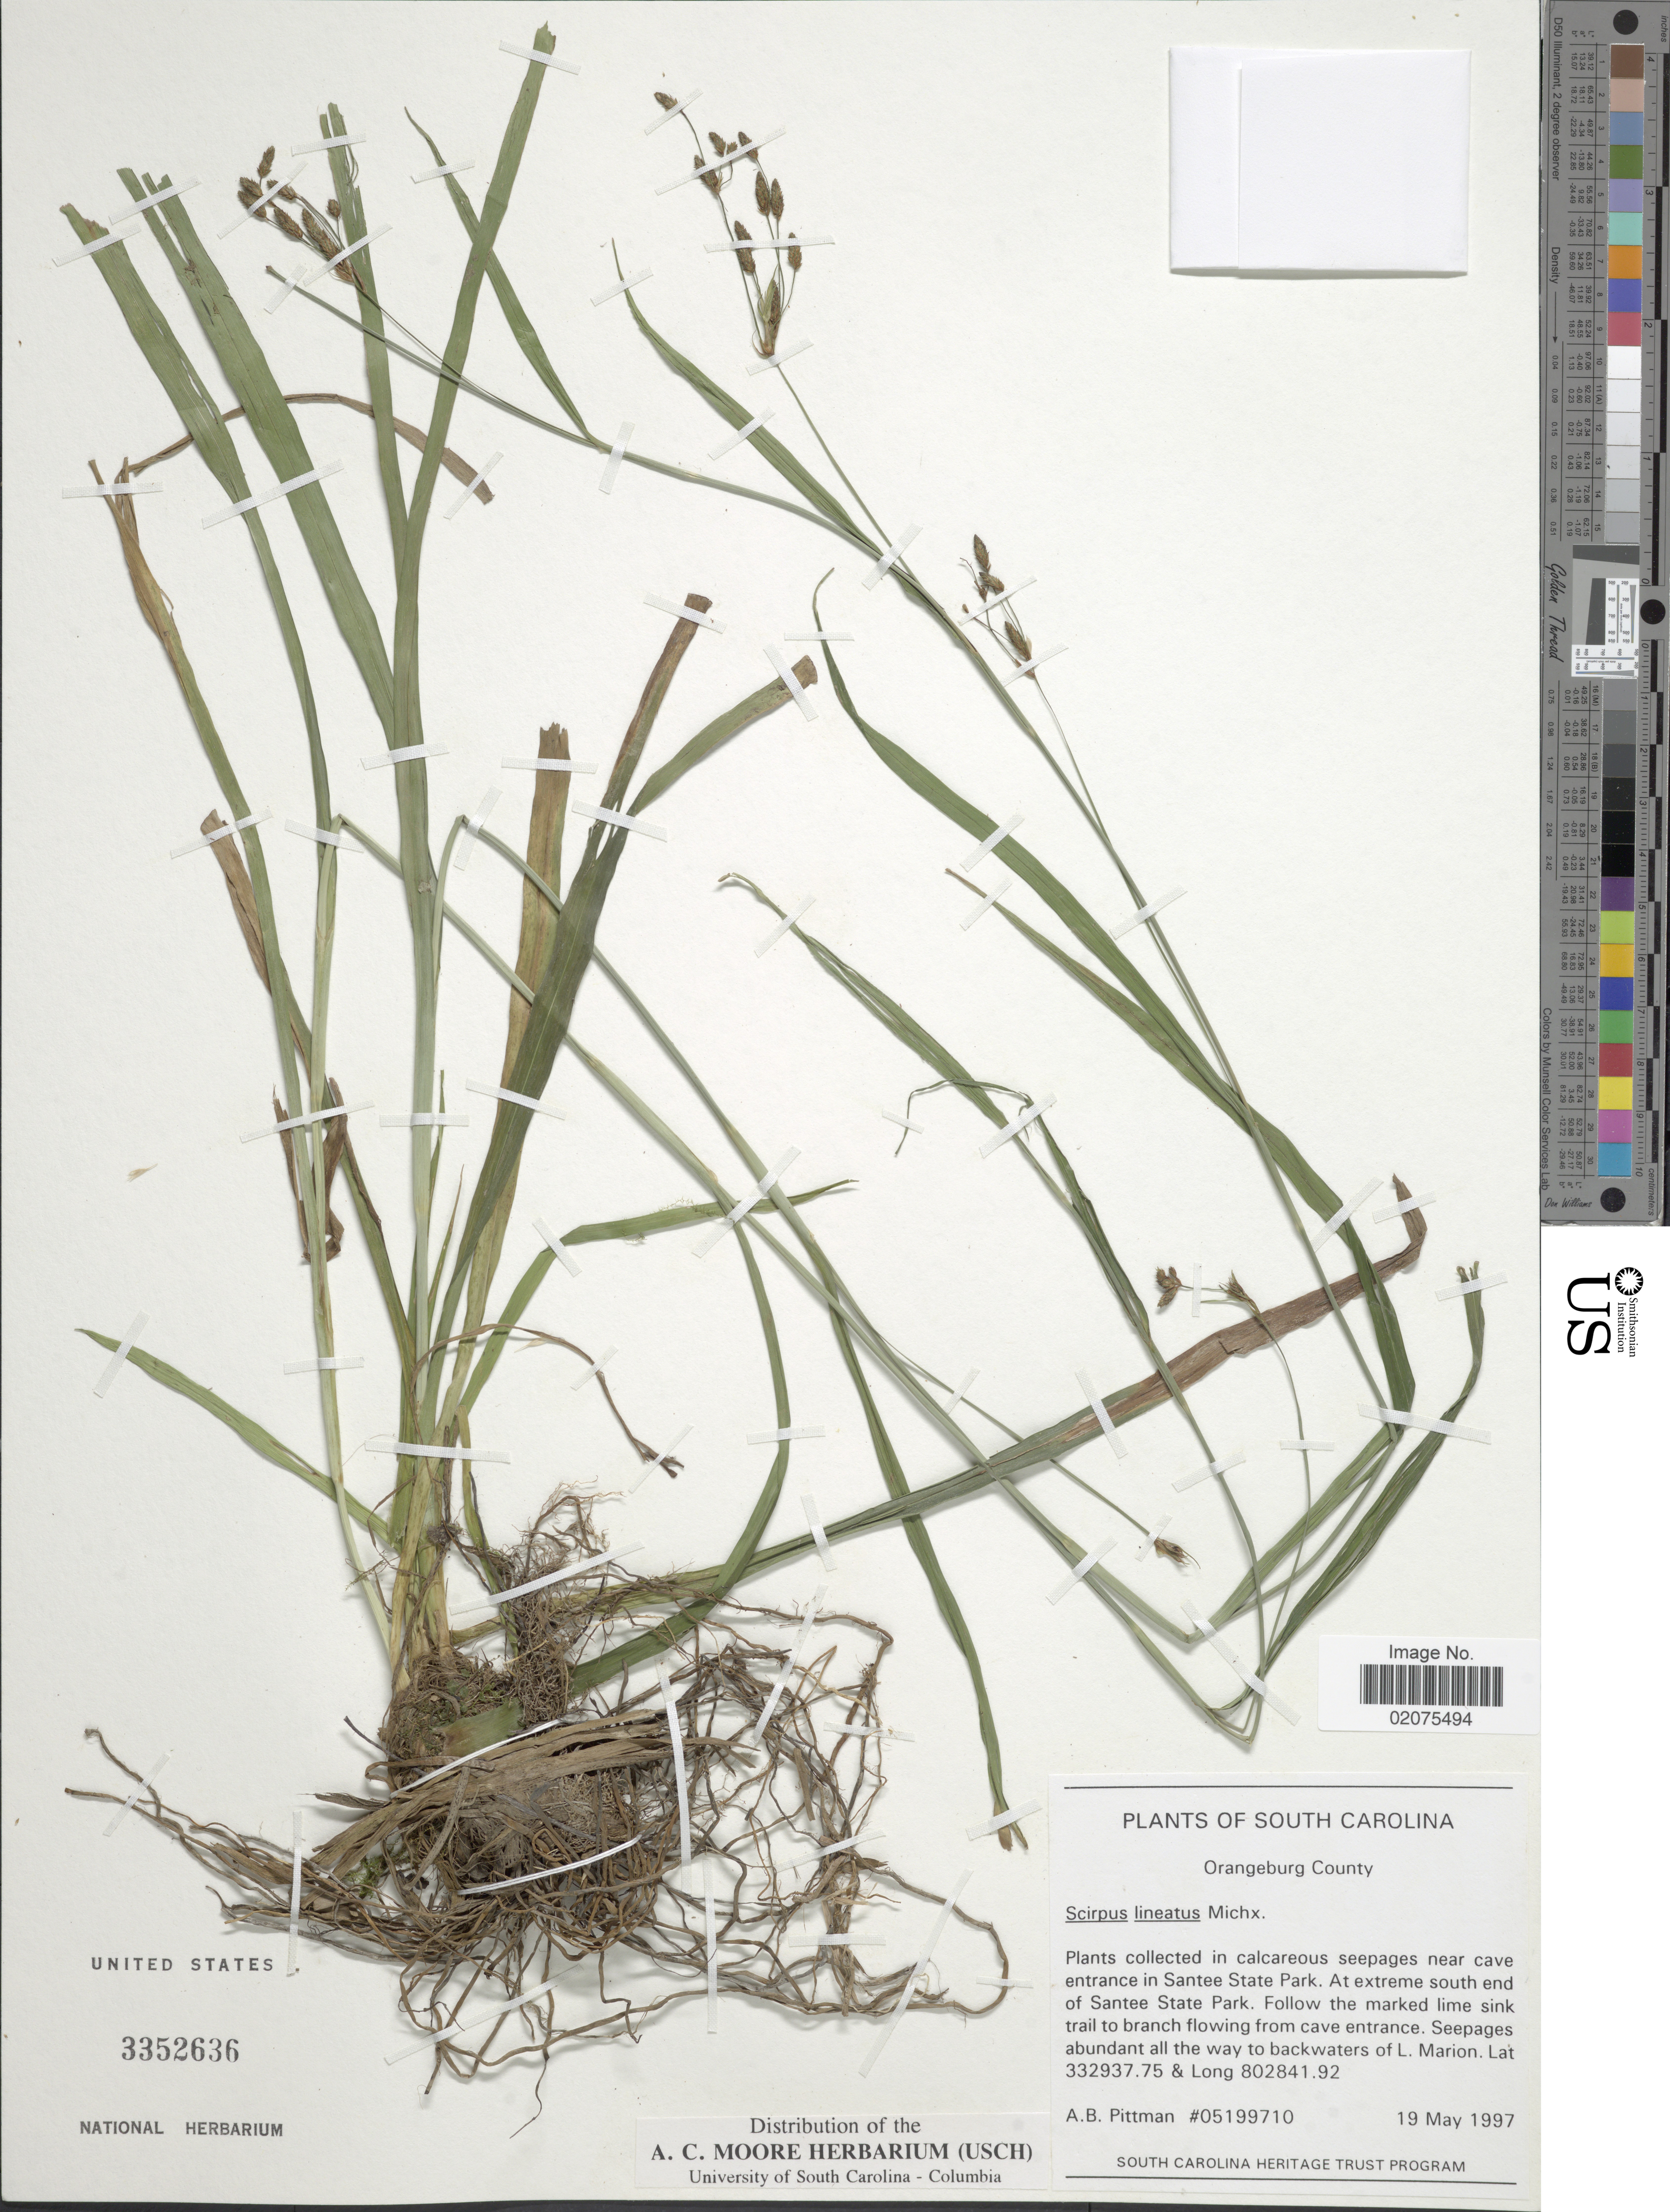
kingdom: Plantae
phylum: Tracheophyta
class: Liliopsida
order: Poales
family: Cyperaceae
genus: Scirpus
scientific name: Scirpus lineatus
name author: Michx.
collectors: A. B. Pittman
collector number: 05199710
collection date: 1997-05-19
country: United States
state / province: South Carolina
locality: Orangeburg County. near cave entrance in Santee State Park. At Extreme south end of Santee State Park.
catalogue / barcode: US 3352636